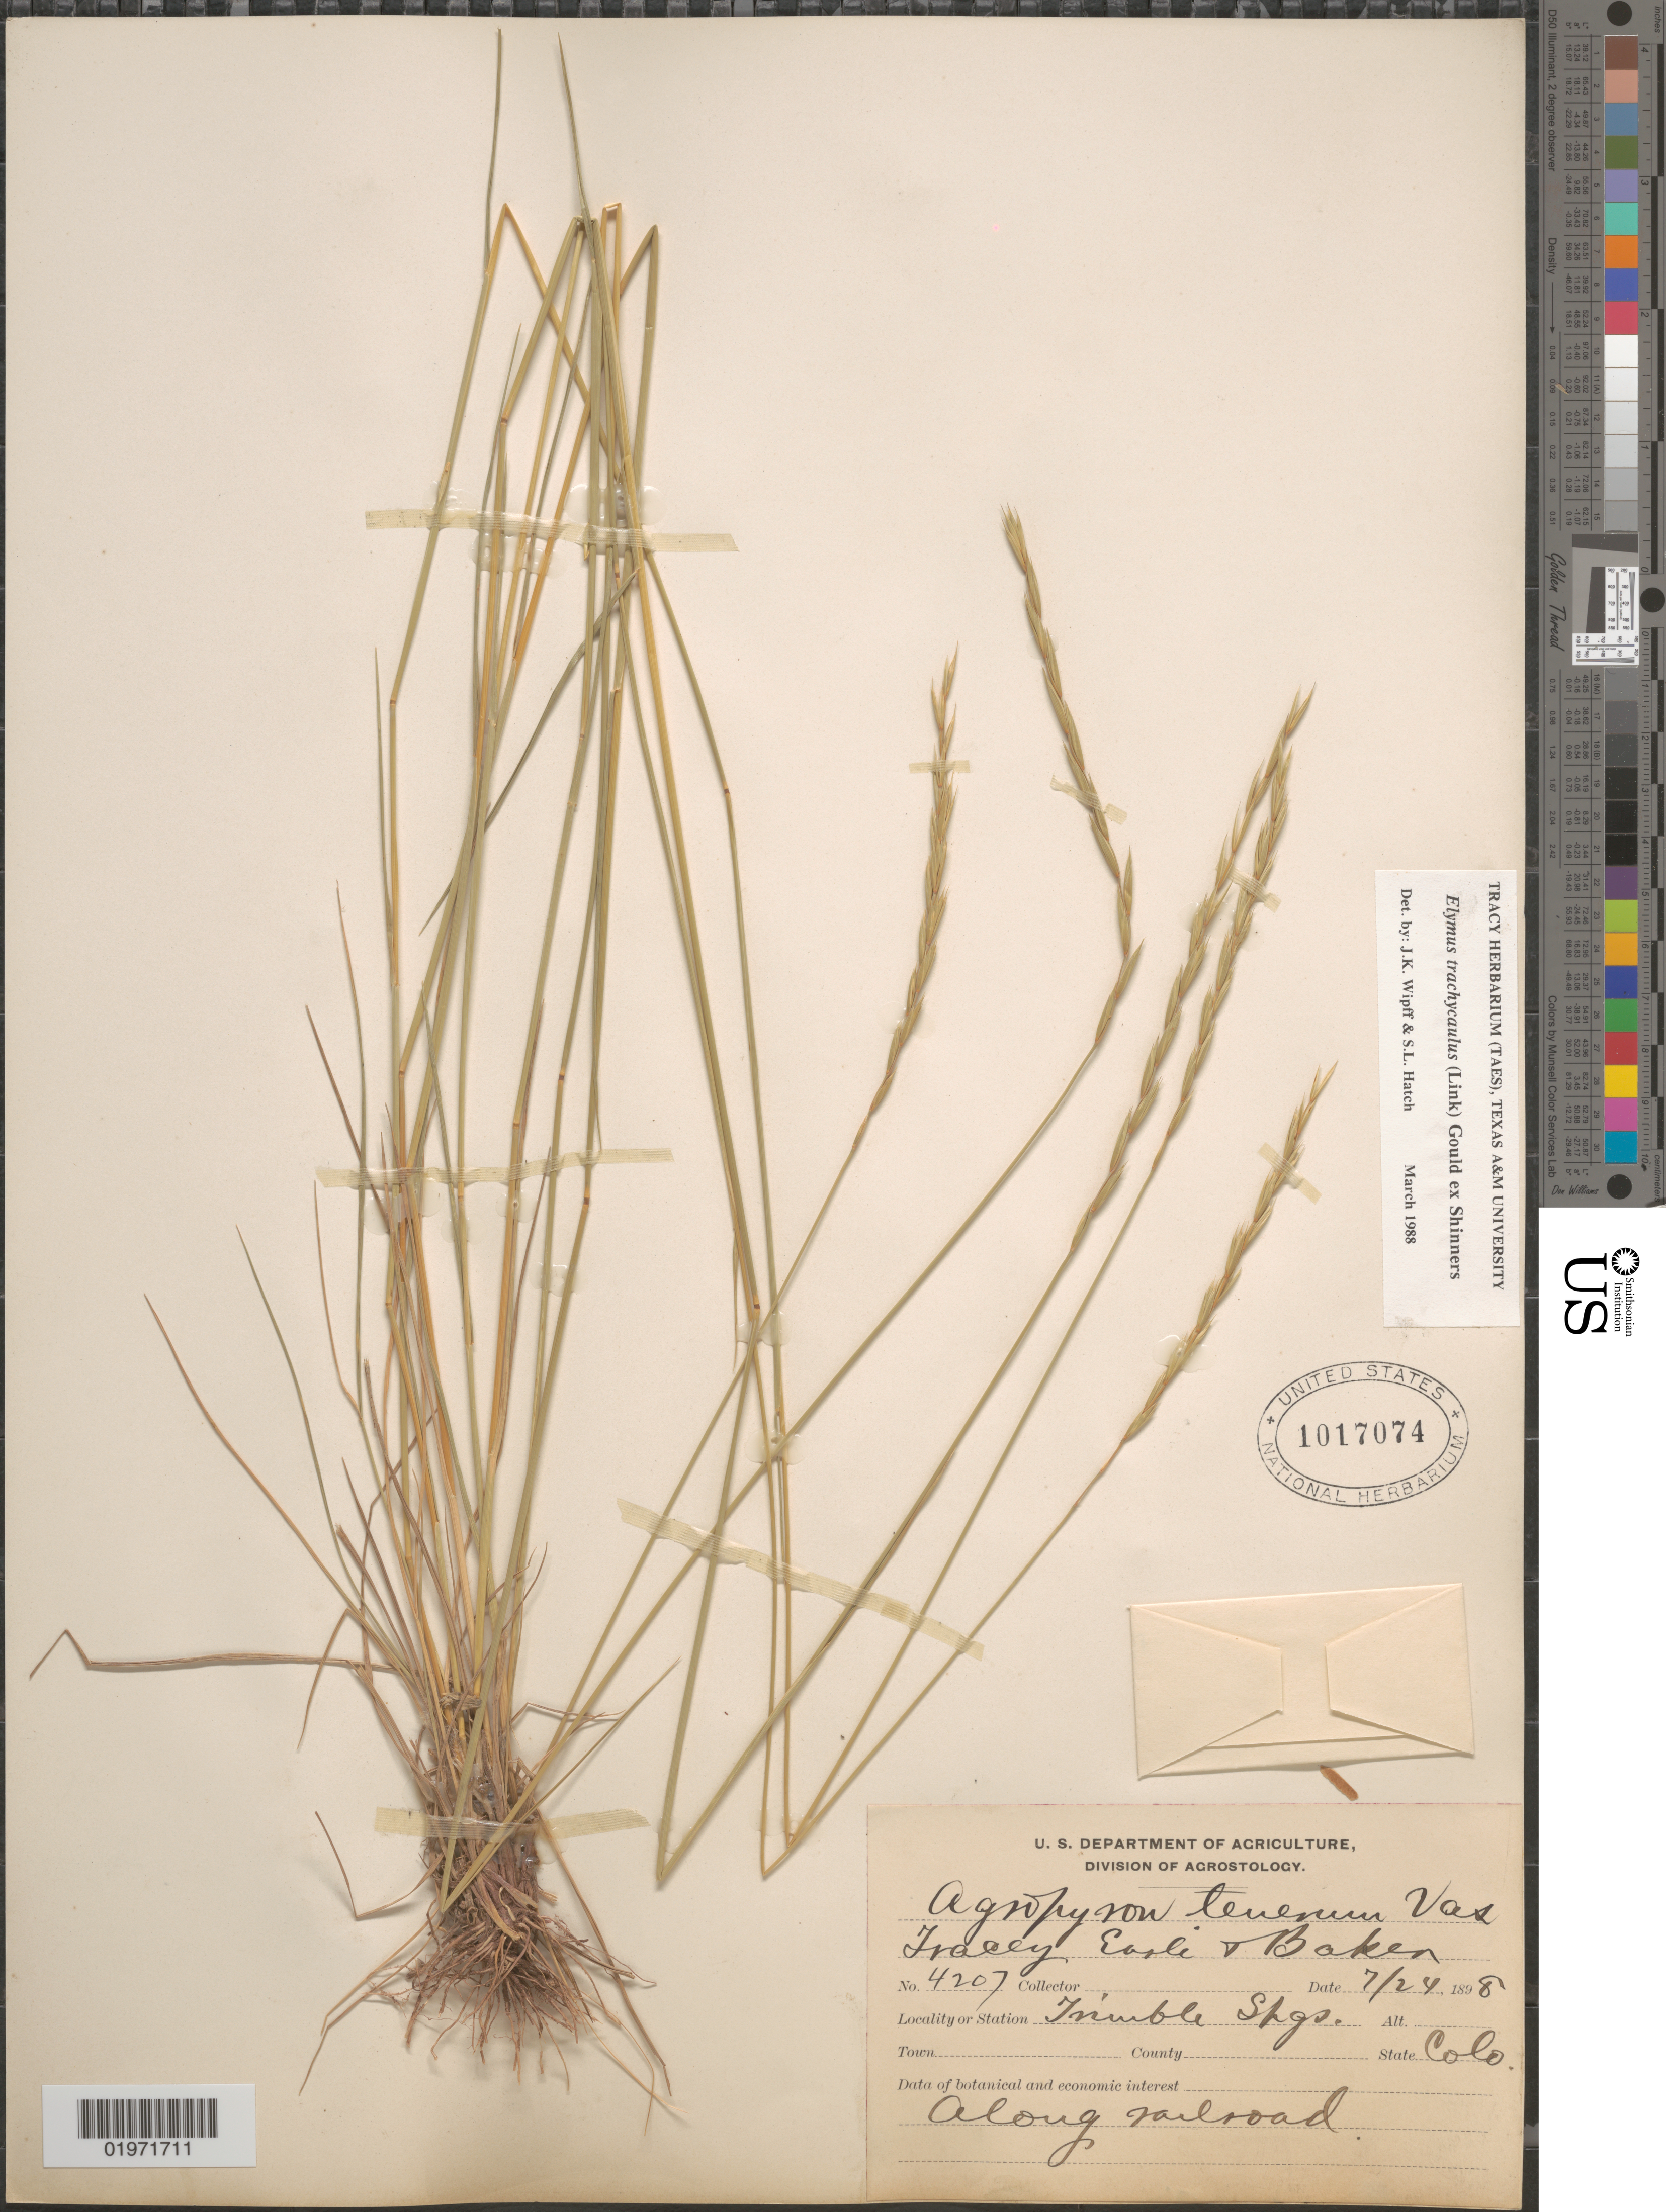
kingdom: Plantae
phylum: Tracheophyta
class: Liliopsida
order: Poales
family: Poaceae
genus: Elymus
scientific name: Elymus trachycaulus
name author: (Link) Gould ex Shinners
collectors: Tracey, -. Earle & -- Baker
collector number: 4207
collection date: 1898-07-24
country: United States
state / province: Colorado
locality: Trimble Spgs.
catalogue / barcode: US 1017074